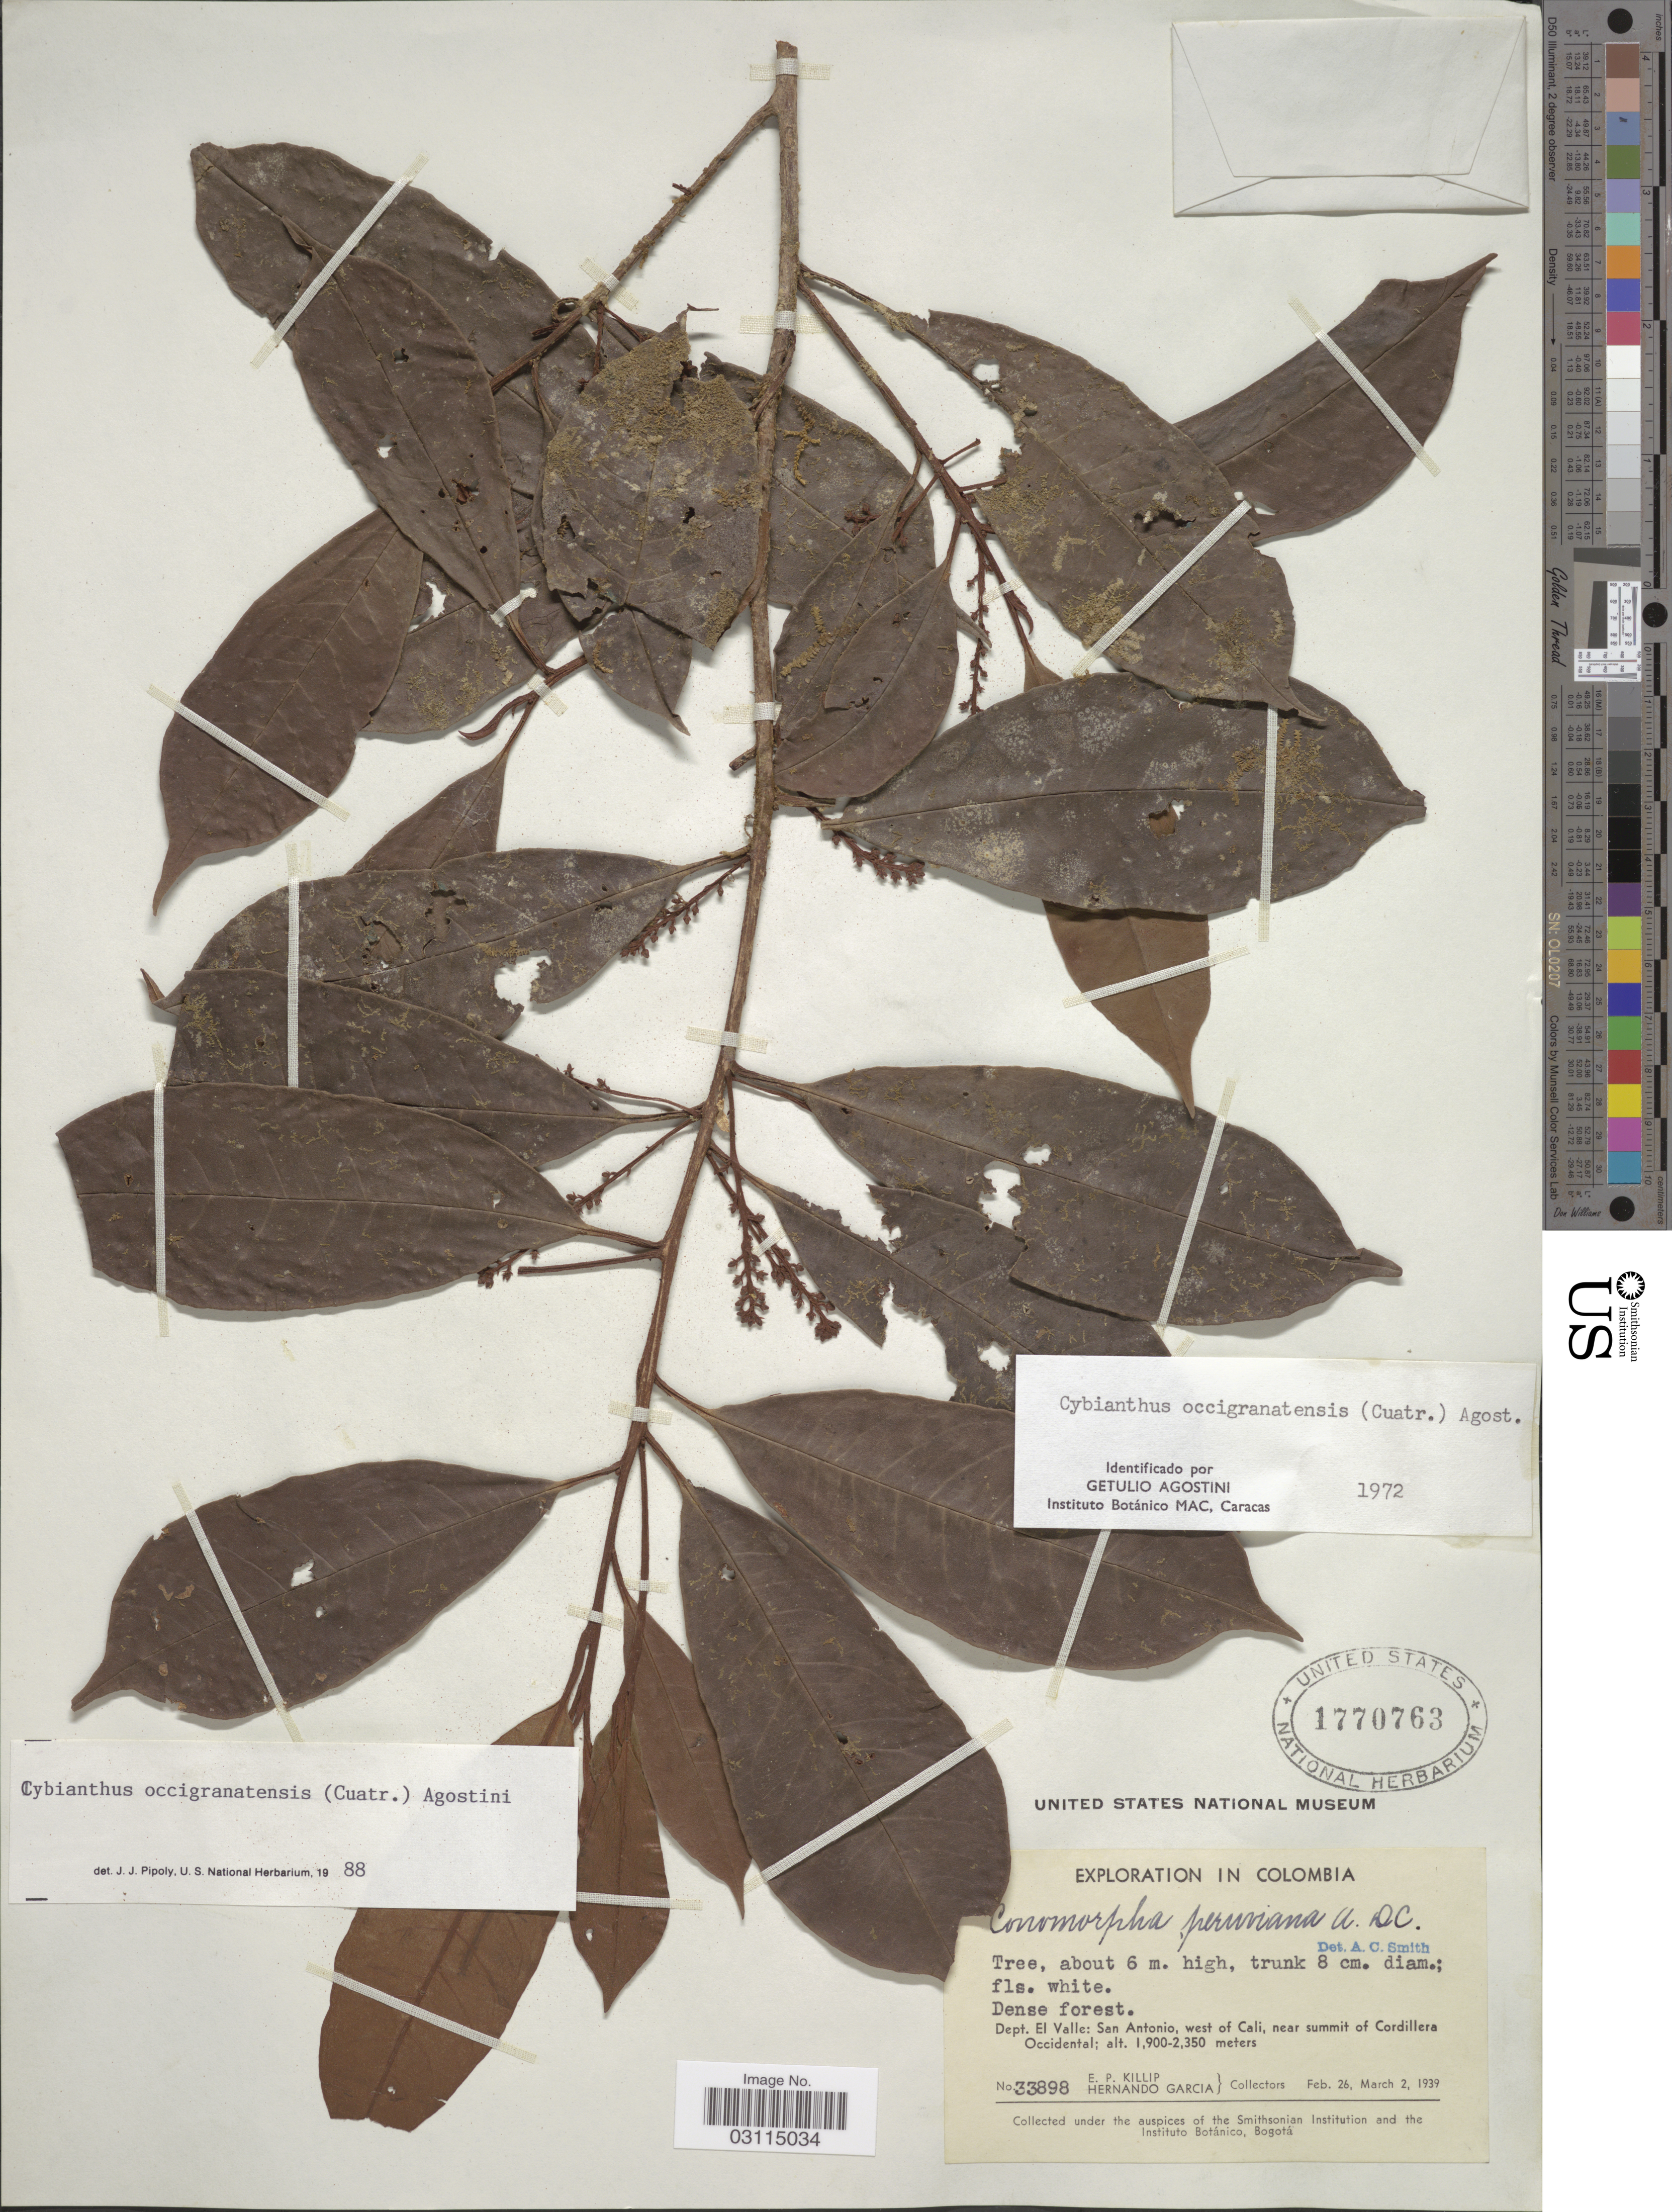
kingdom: Plantae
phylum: Tracheophyta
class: Magnoliopsida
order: Ericales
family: Primulaceae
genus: Cybianthus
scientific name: Cybianthus occigranatensis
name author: (Cuatrec.) G. Agostini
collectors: E. P. Killip & H. Garcia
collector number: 33898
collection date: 1939-02-26/1939-03-02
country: Colombia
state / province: Valle del Cauca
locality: Dept. El Valle: San Antonio, west of Cali; near summit of Cordillera Occidental.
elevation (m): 1900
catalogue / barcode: US 1770763